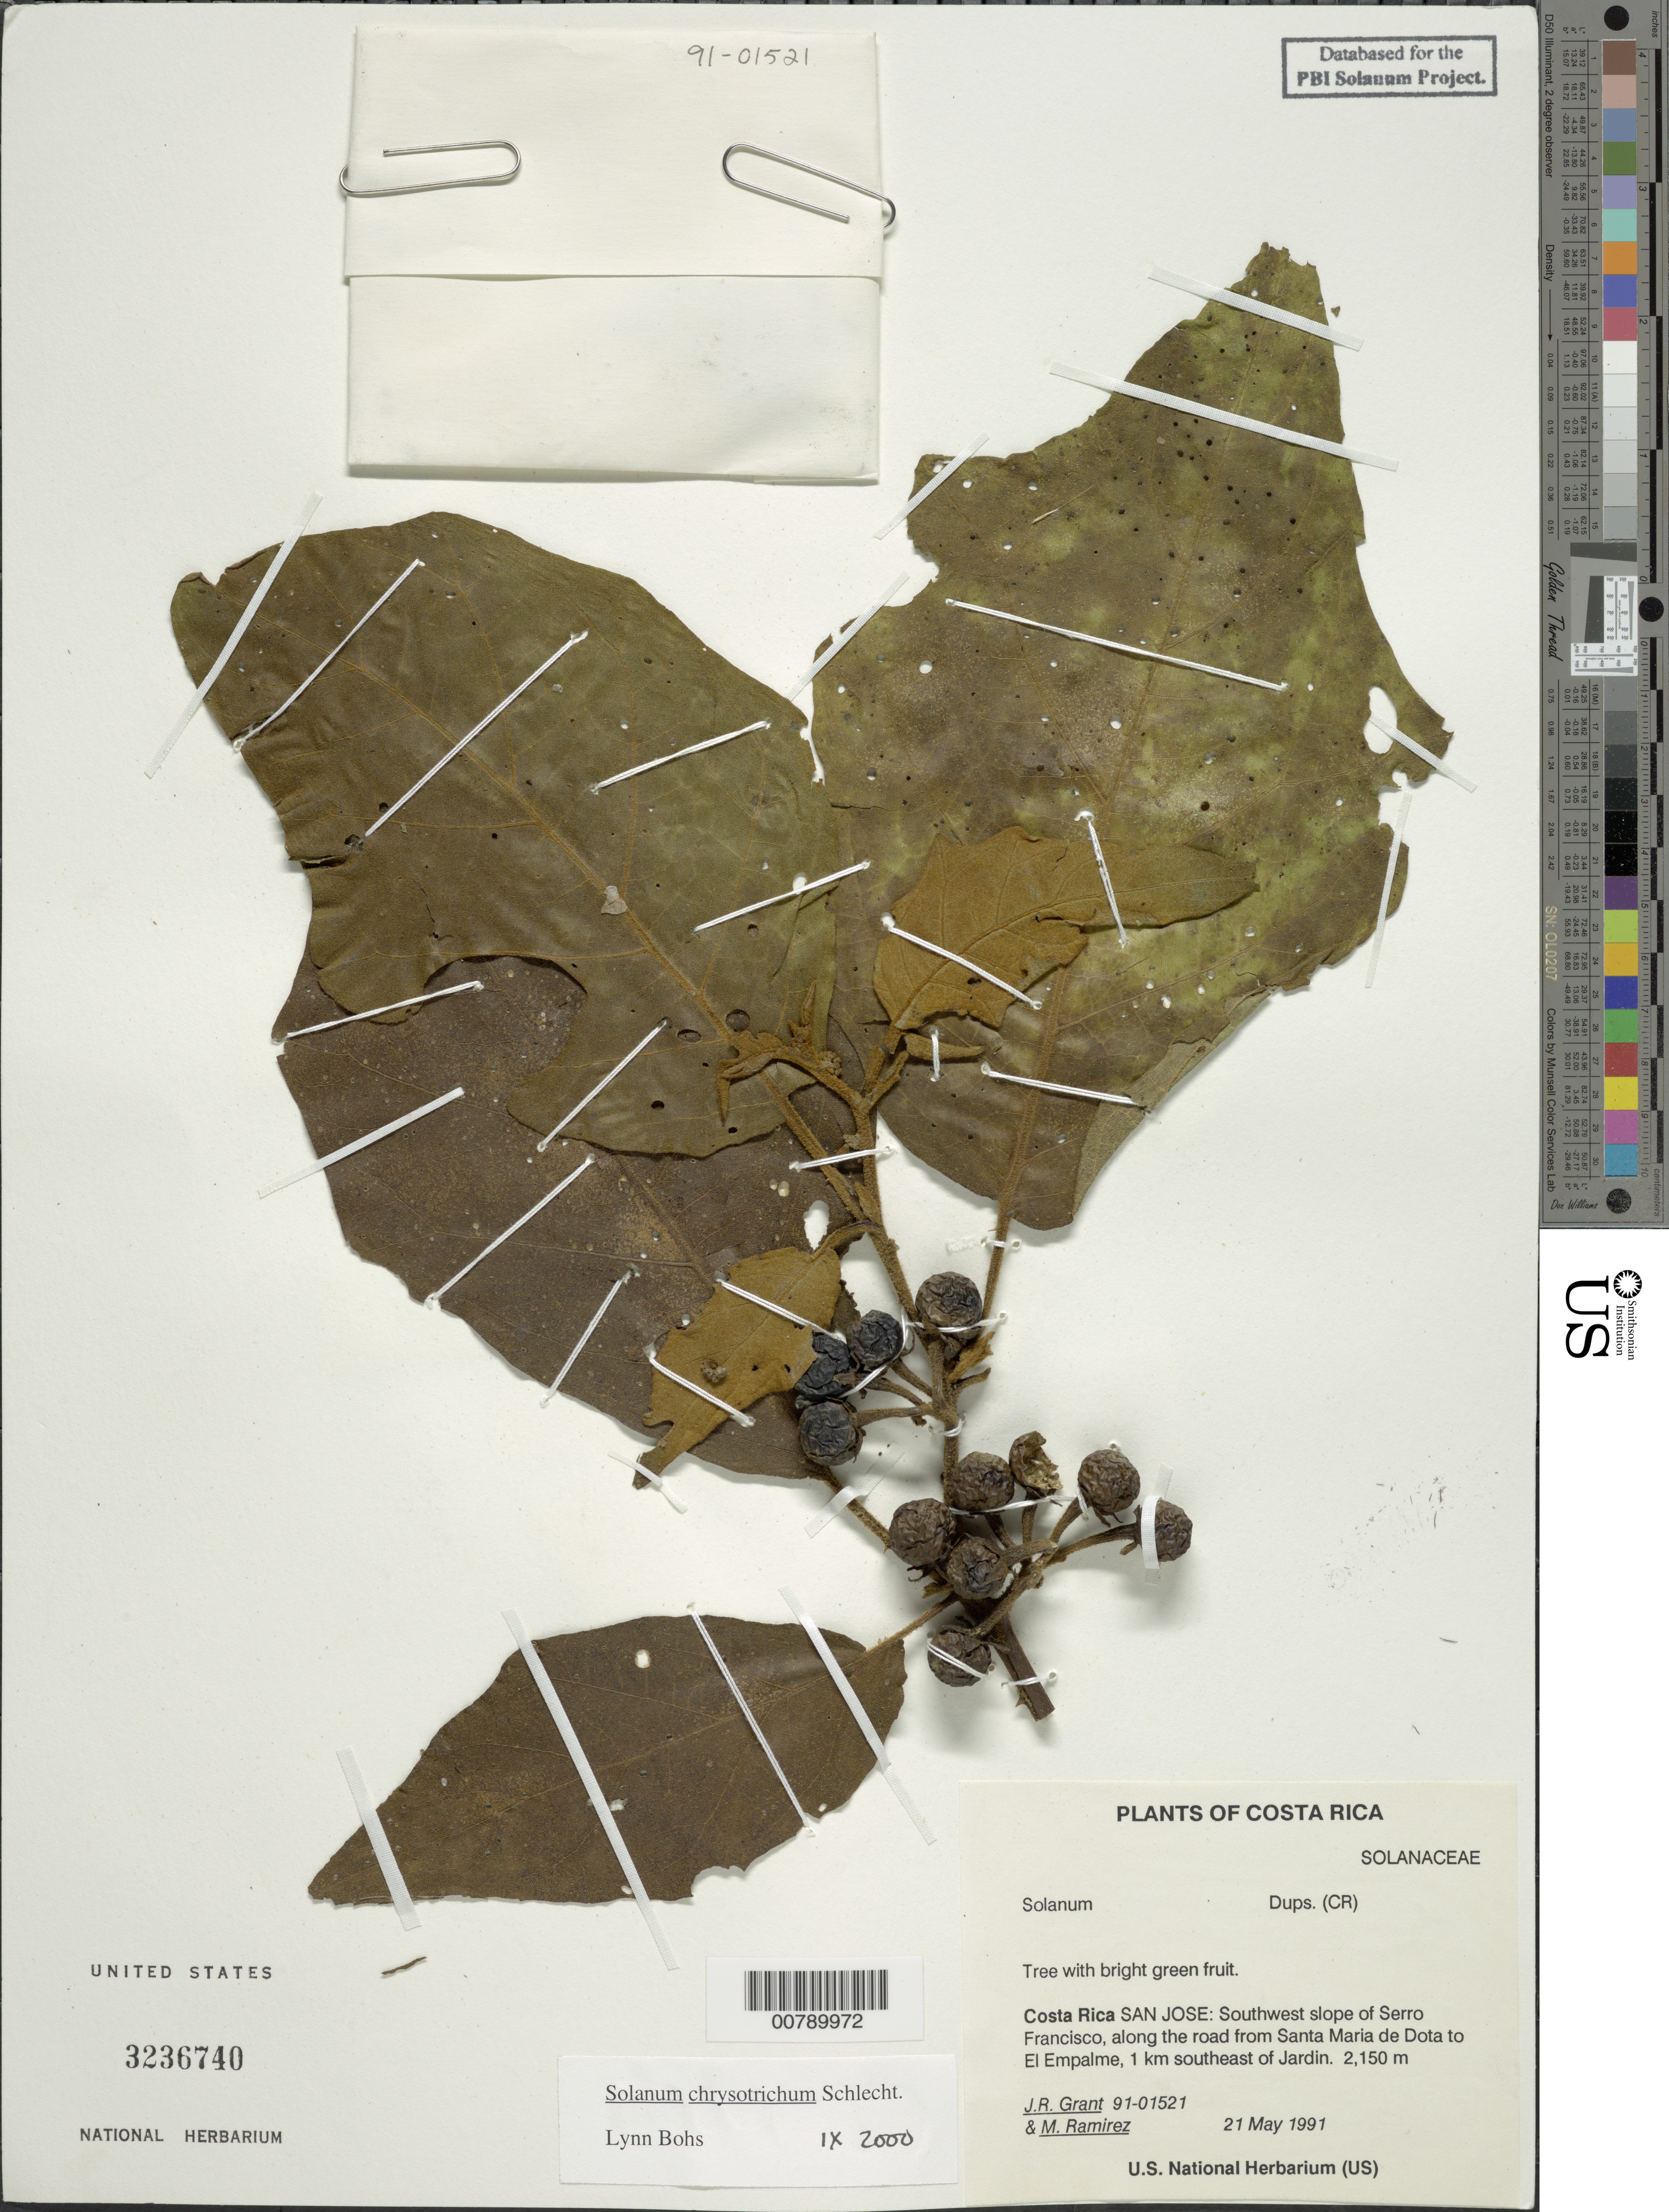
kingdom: Plantae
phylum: Tracheophyta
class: Magnoliopsida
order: Solanales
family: Solanaceae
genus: Solanum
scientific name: Solanum chrysotrichum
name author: Schltdl.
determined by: Bohs, L. A.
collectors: J. R. Grant & M. Ramirez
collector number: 91-01521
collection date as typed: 21 May 1991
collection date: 1991-05-21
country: Costa Rica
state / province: San José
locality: SW slope of Serro Francisco, along the road from Santa Maria de Dota to El Empalme, 1 km SE of Jardin.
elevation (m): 2150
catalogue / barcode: US 3236740